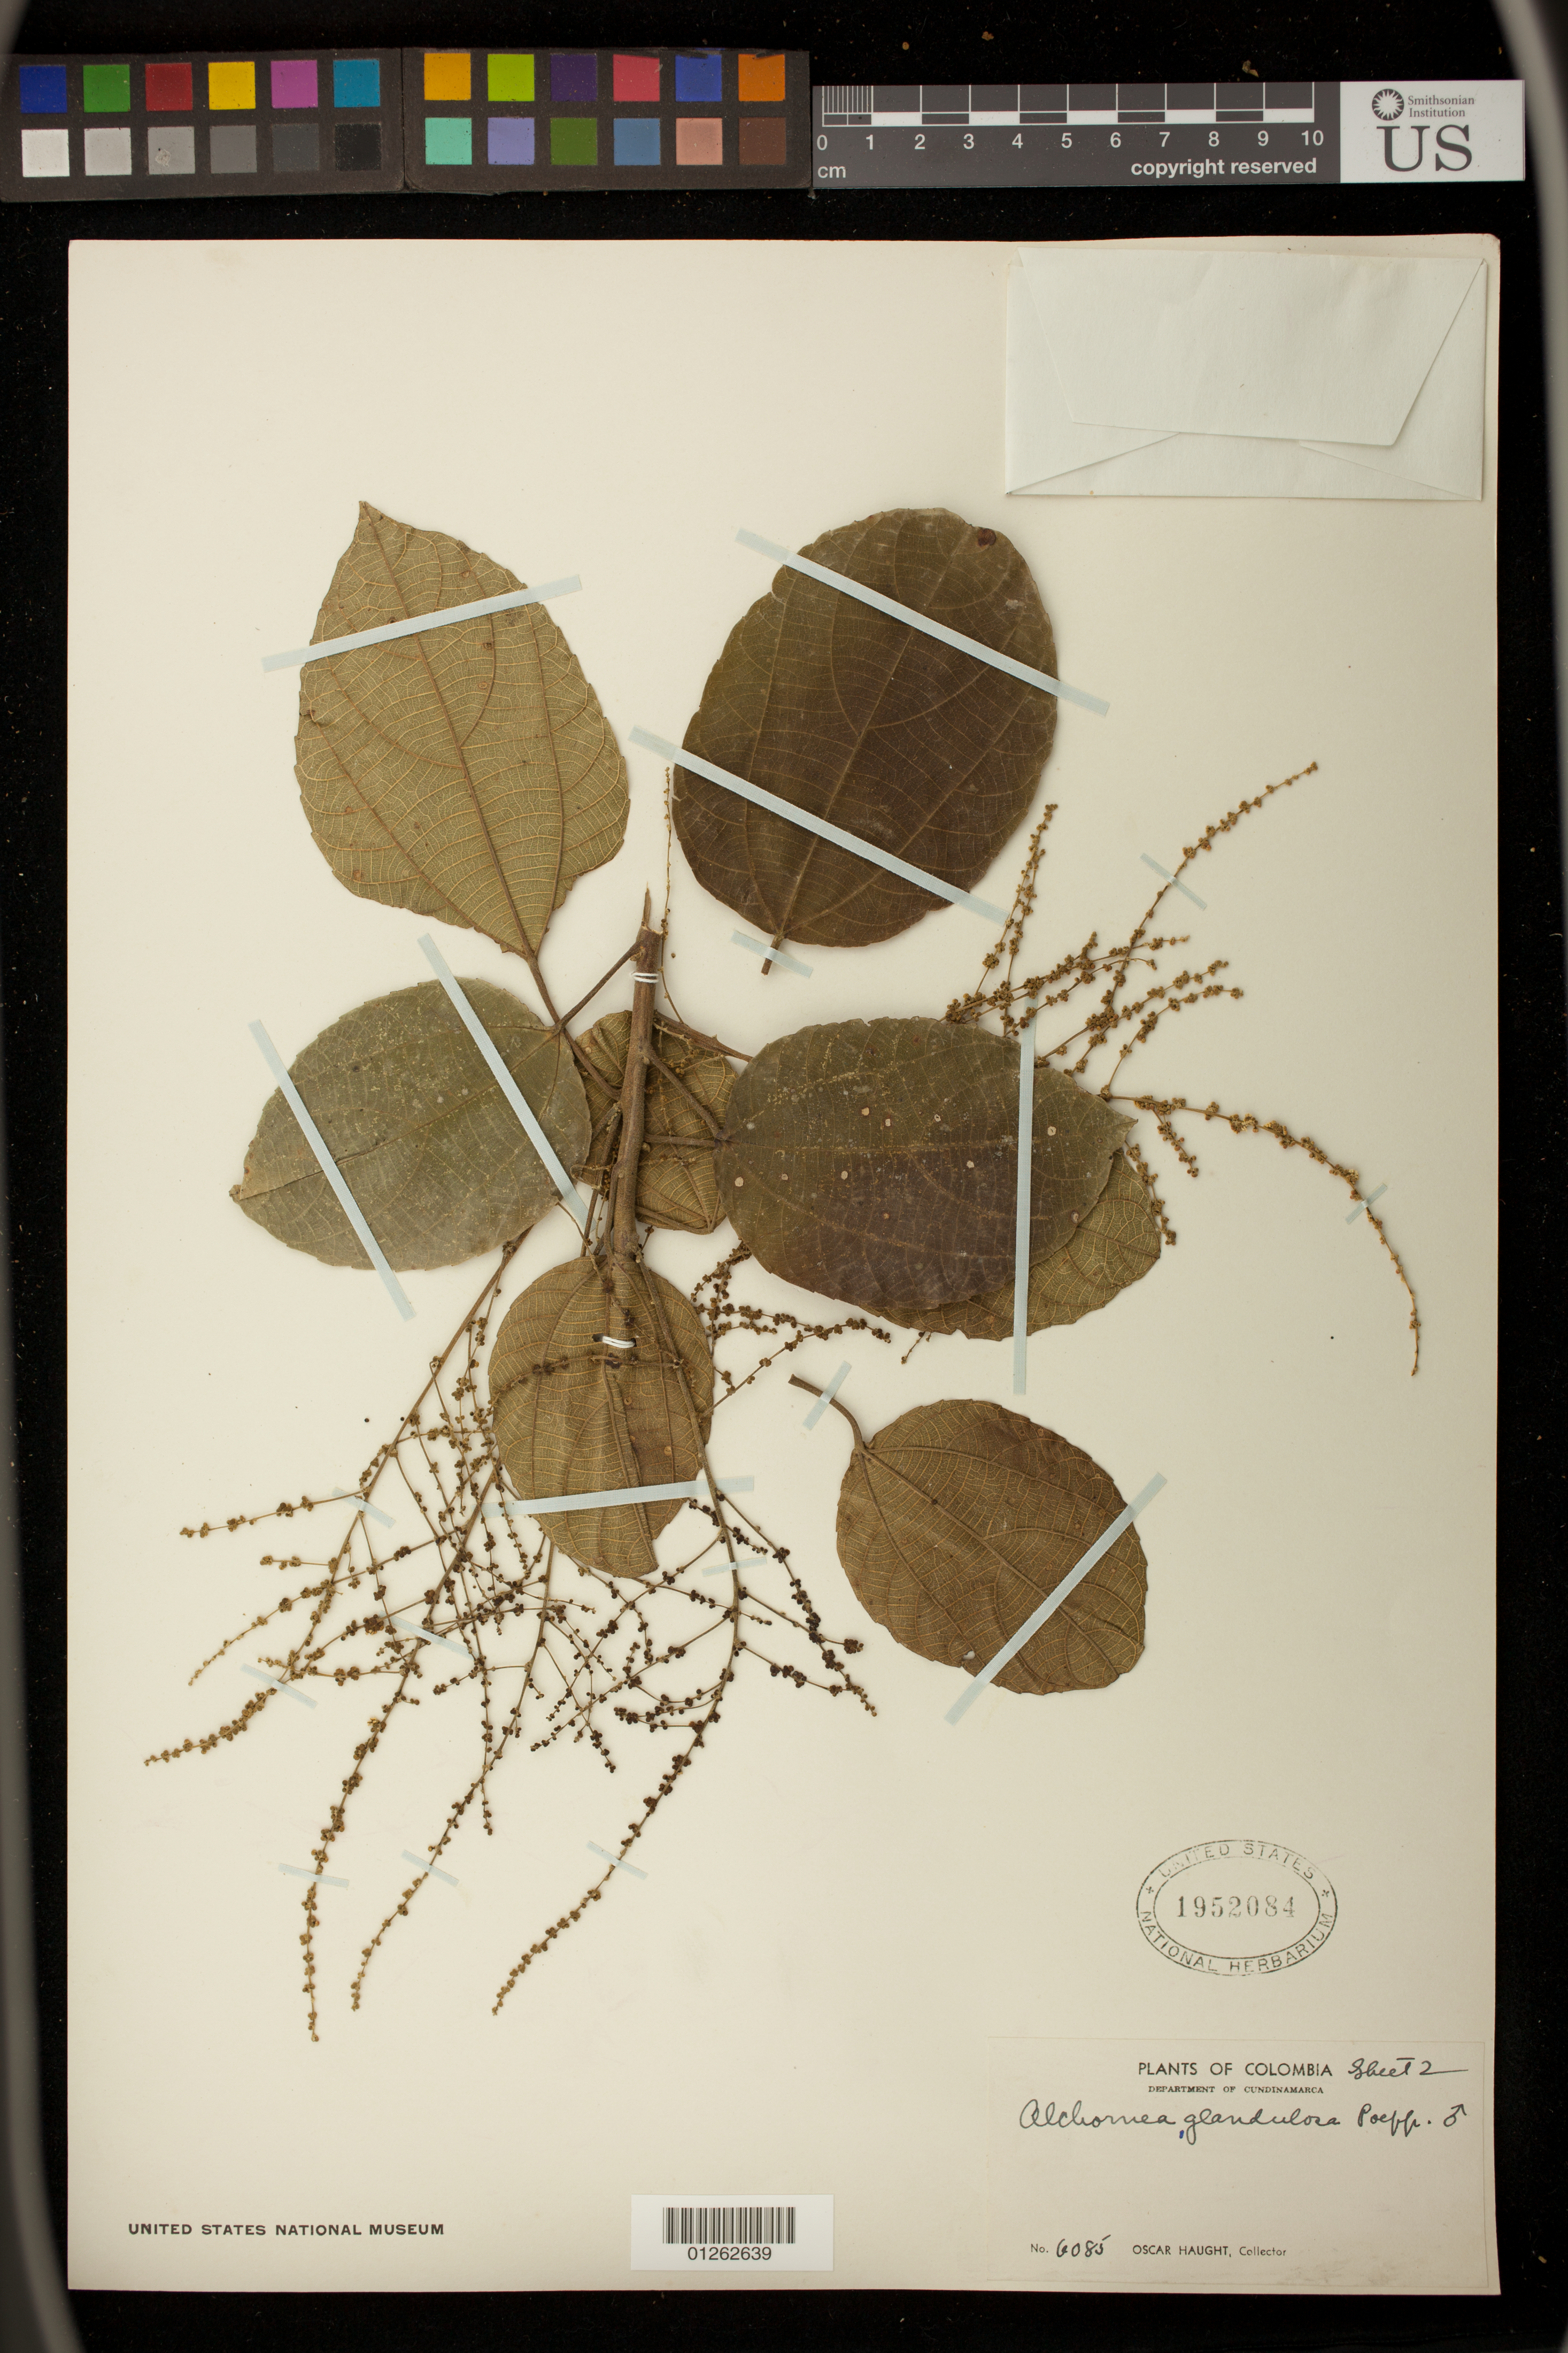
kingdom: Plantae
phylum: Tracheophyta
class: Magnoliopsida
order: Malpighiales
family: Euphorbiaceae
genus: Alchornea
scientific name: Alchornea glandulosa subsp. glandulosa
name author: Poepp.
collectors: O. Haught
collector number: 6085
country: Colombia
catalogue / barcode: US 1952084